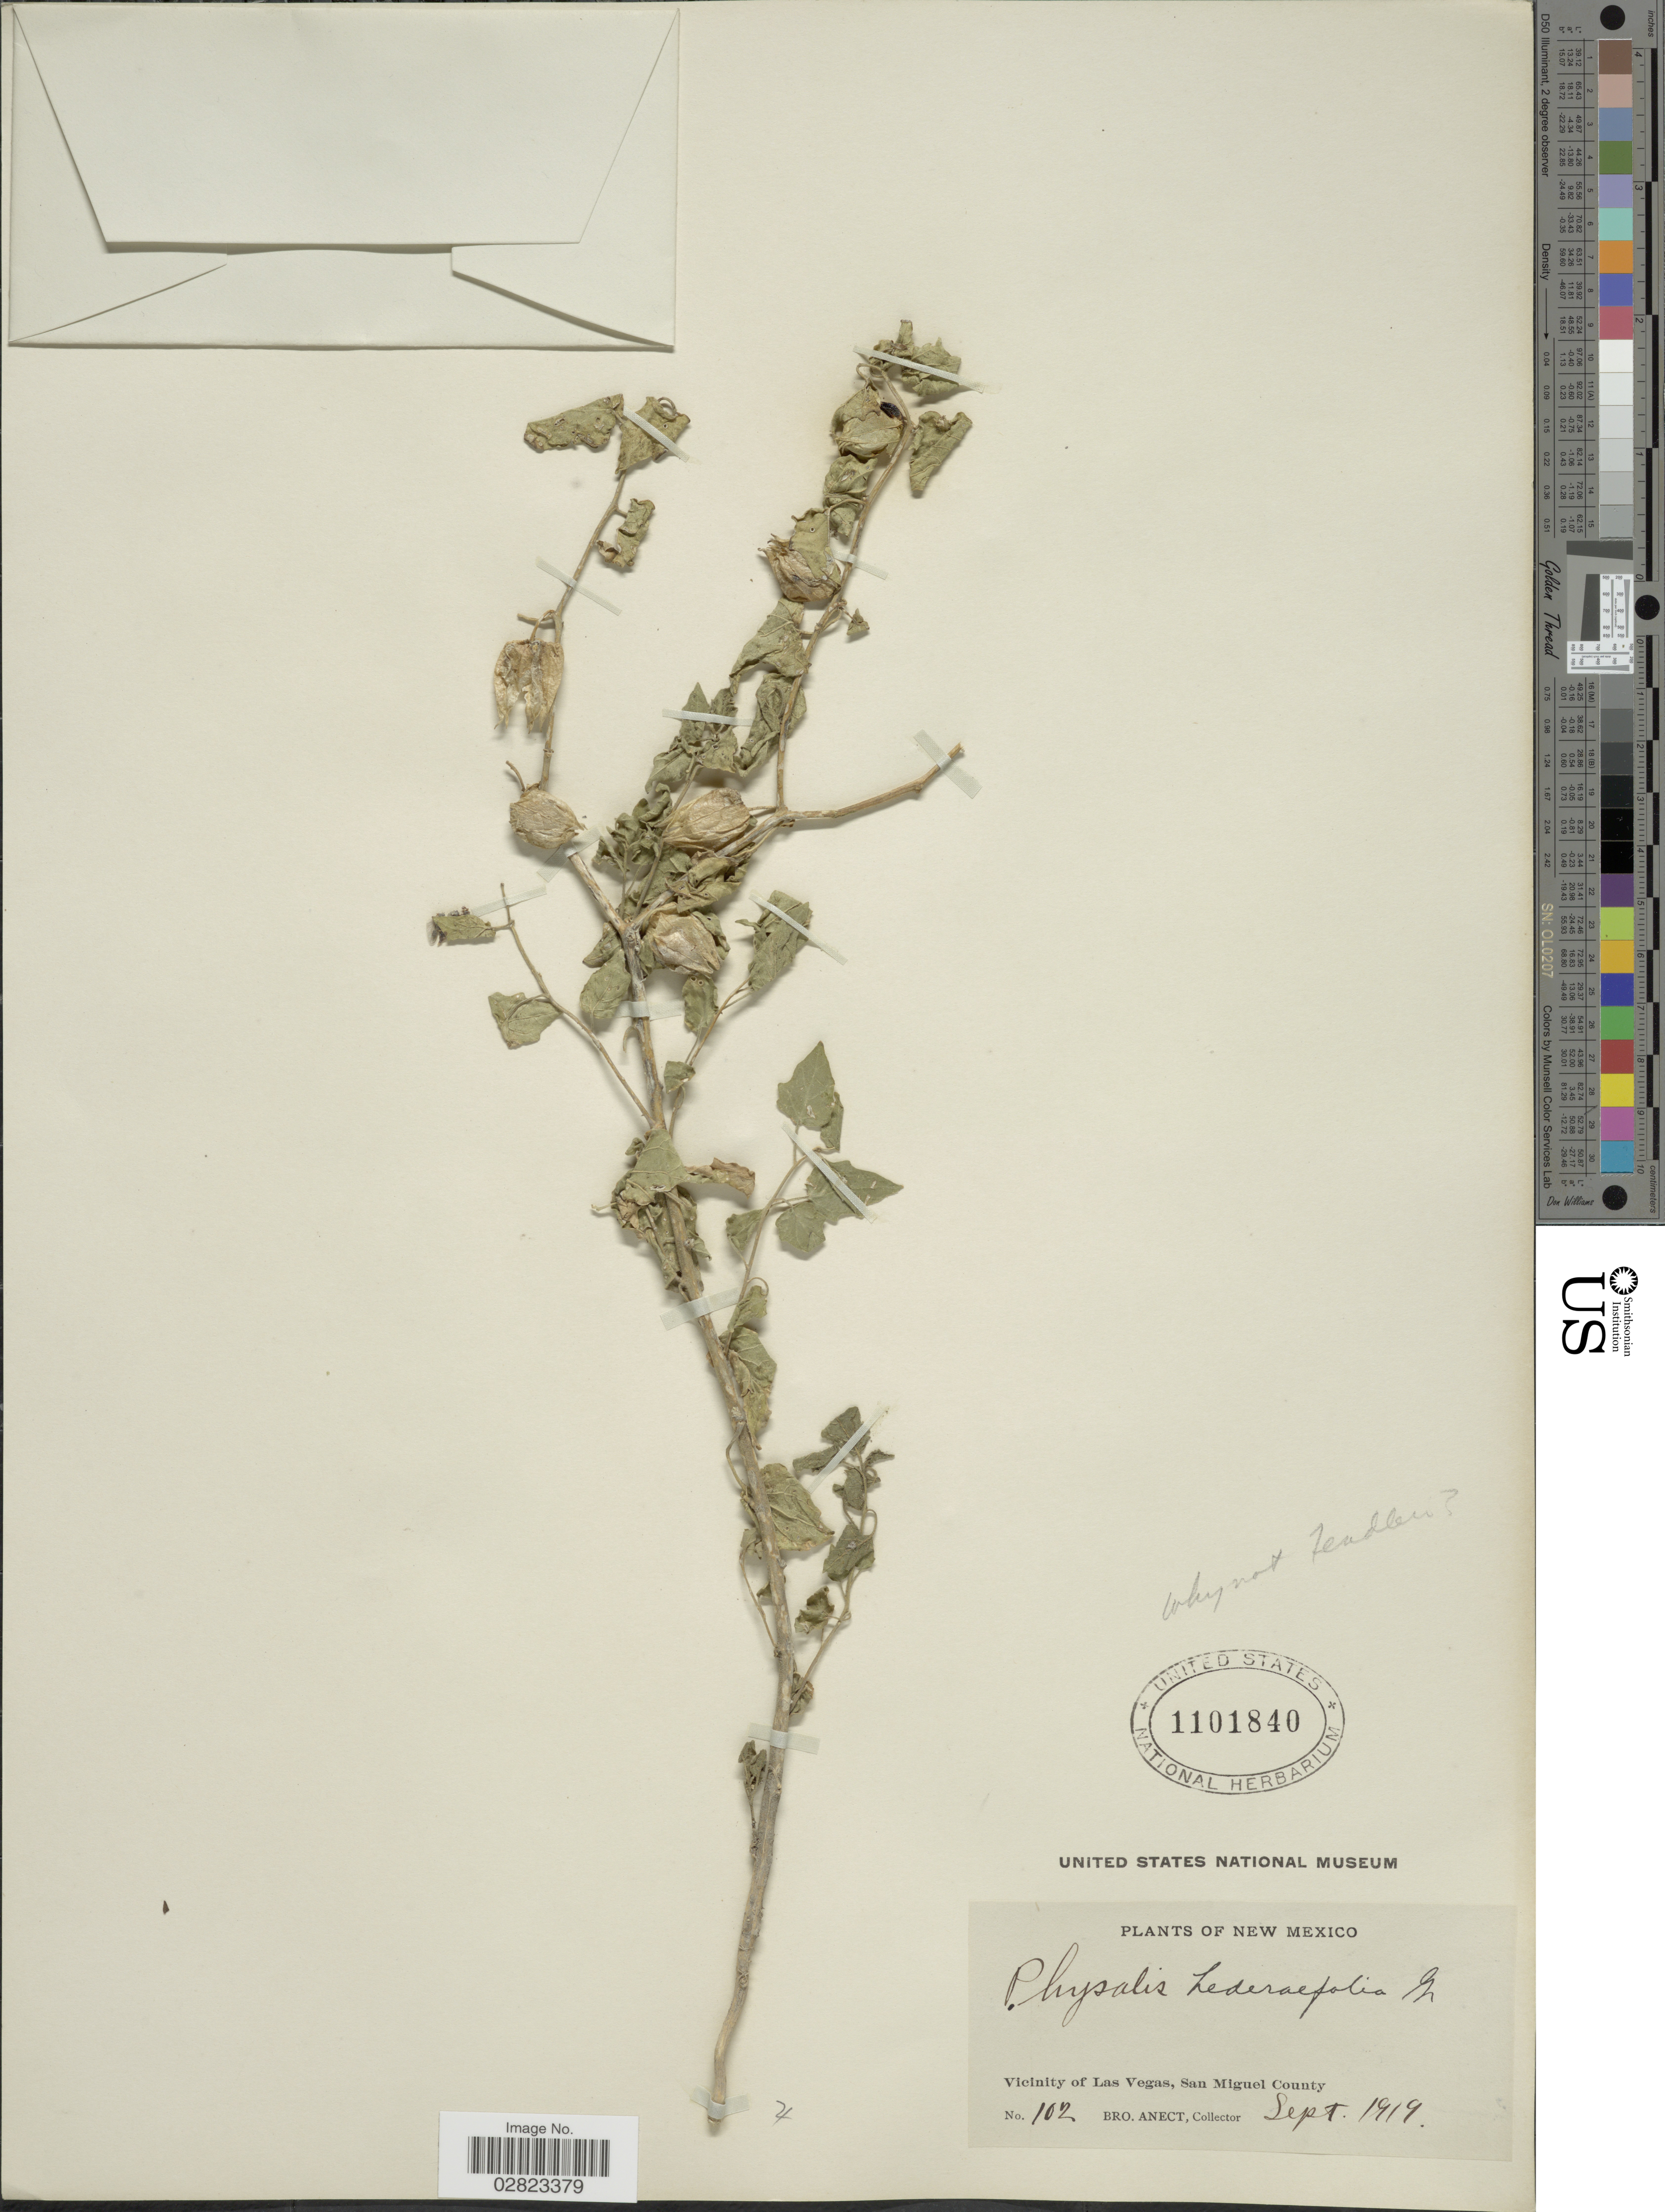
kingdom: Plantae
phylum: Tracheophyta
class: Magnoliopsida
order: Solanales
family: Solanaceae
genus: Physalis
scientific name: Physalis hederifolia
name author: A. Gray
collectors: B. Anect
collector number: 102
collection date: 1919-09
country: United States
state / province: New Mexico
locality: Vicinity of Las Vegas, San Miguel County.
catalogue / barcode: US 1101840